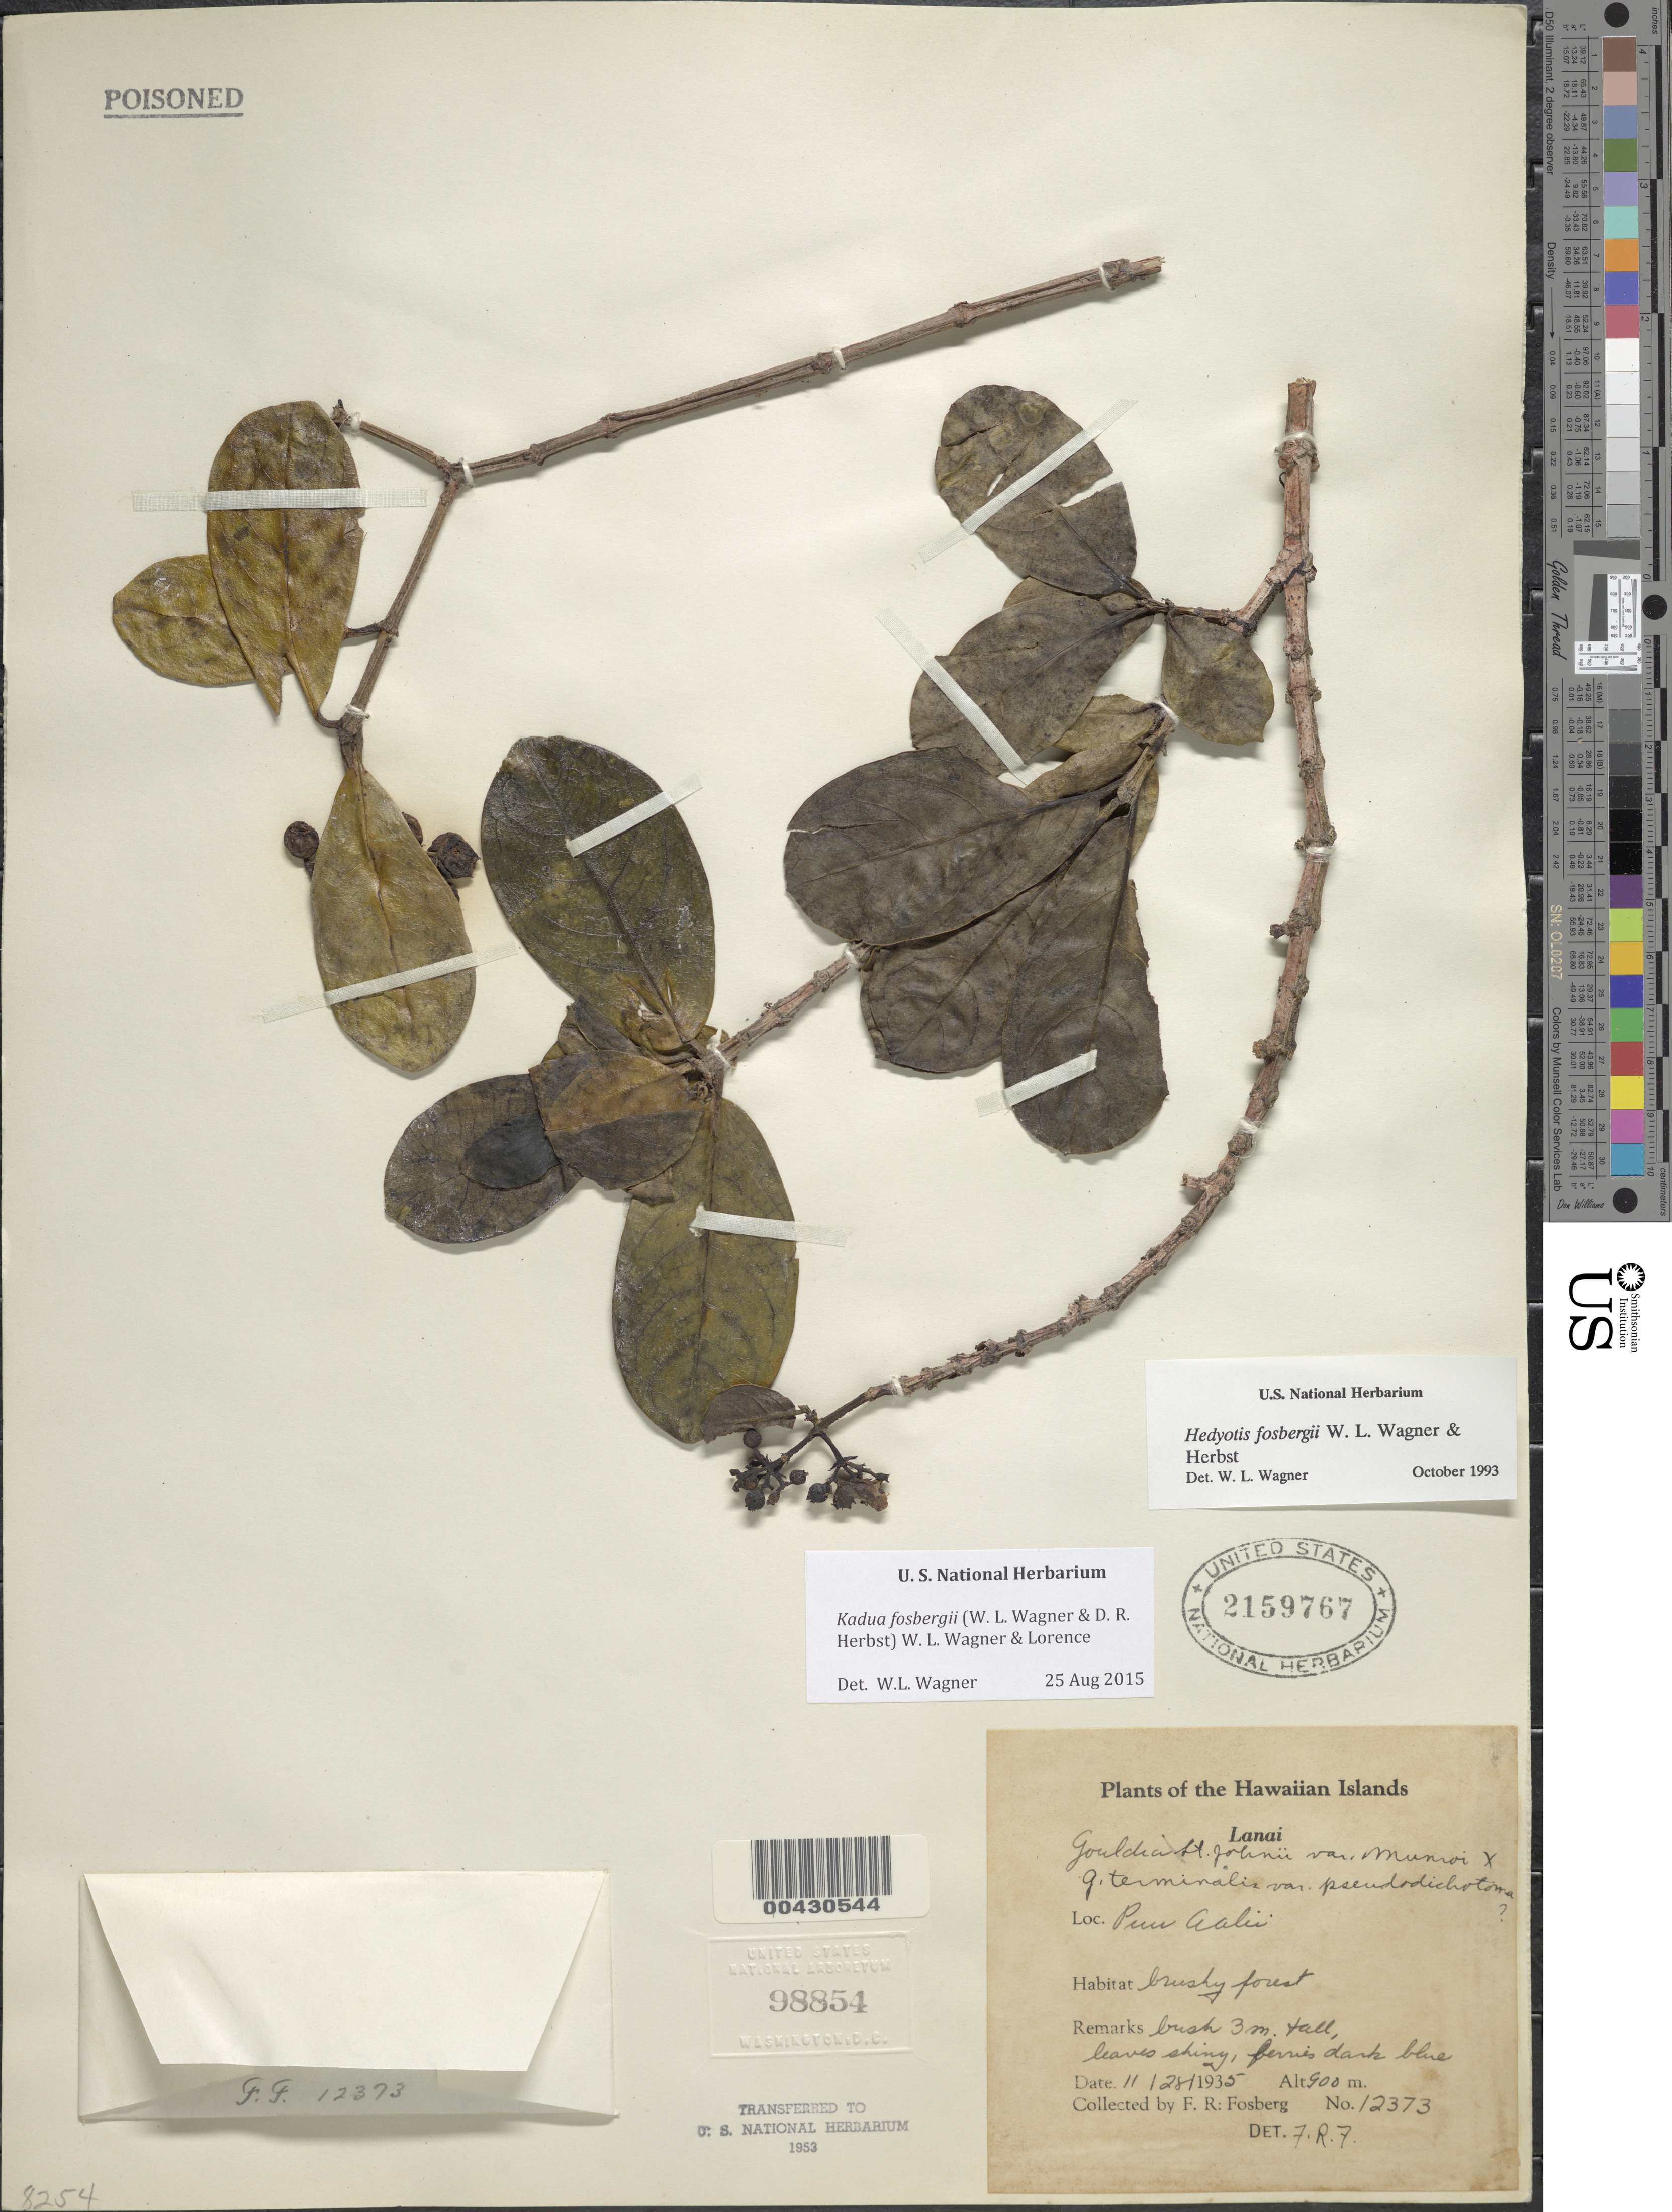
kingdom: Plantae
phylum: Tracheophyta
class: Magnoliopsida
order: Gentianales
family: Rubiaceae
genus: Kadua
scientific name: Kadua affinis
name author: DC.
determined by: Wagner, W. L., (BOT), Smithsonian Institution - National Museum of Natural History (UNITED STATES)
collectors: F. R. Fosberg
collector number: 12373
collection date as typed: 28 Nov 1935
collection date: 1935-11-28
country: United States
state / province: Hawaii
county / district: Maui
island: Lana'i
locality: Puu Aalii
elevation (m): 900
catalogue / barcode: US 2159767